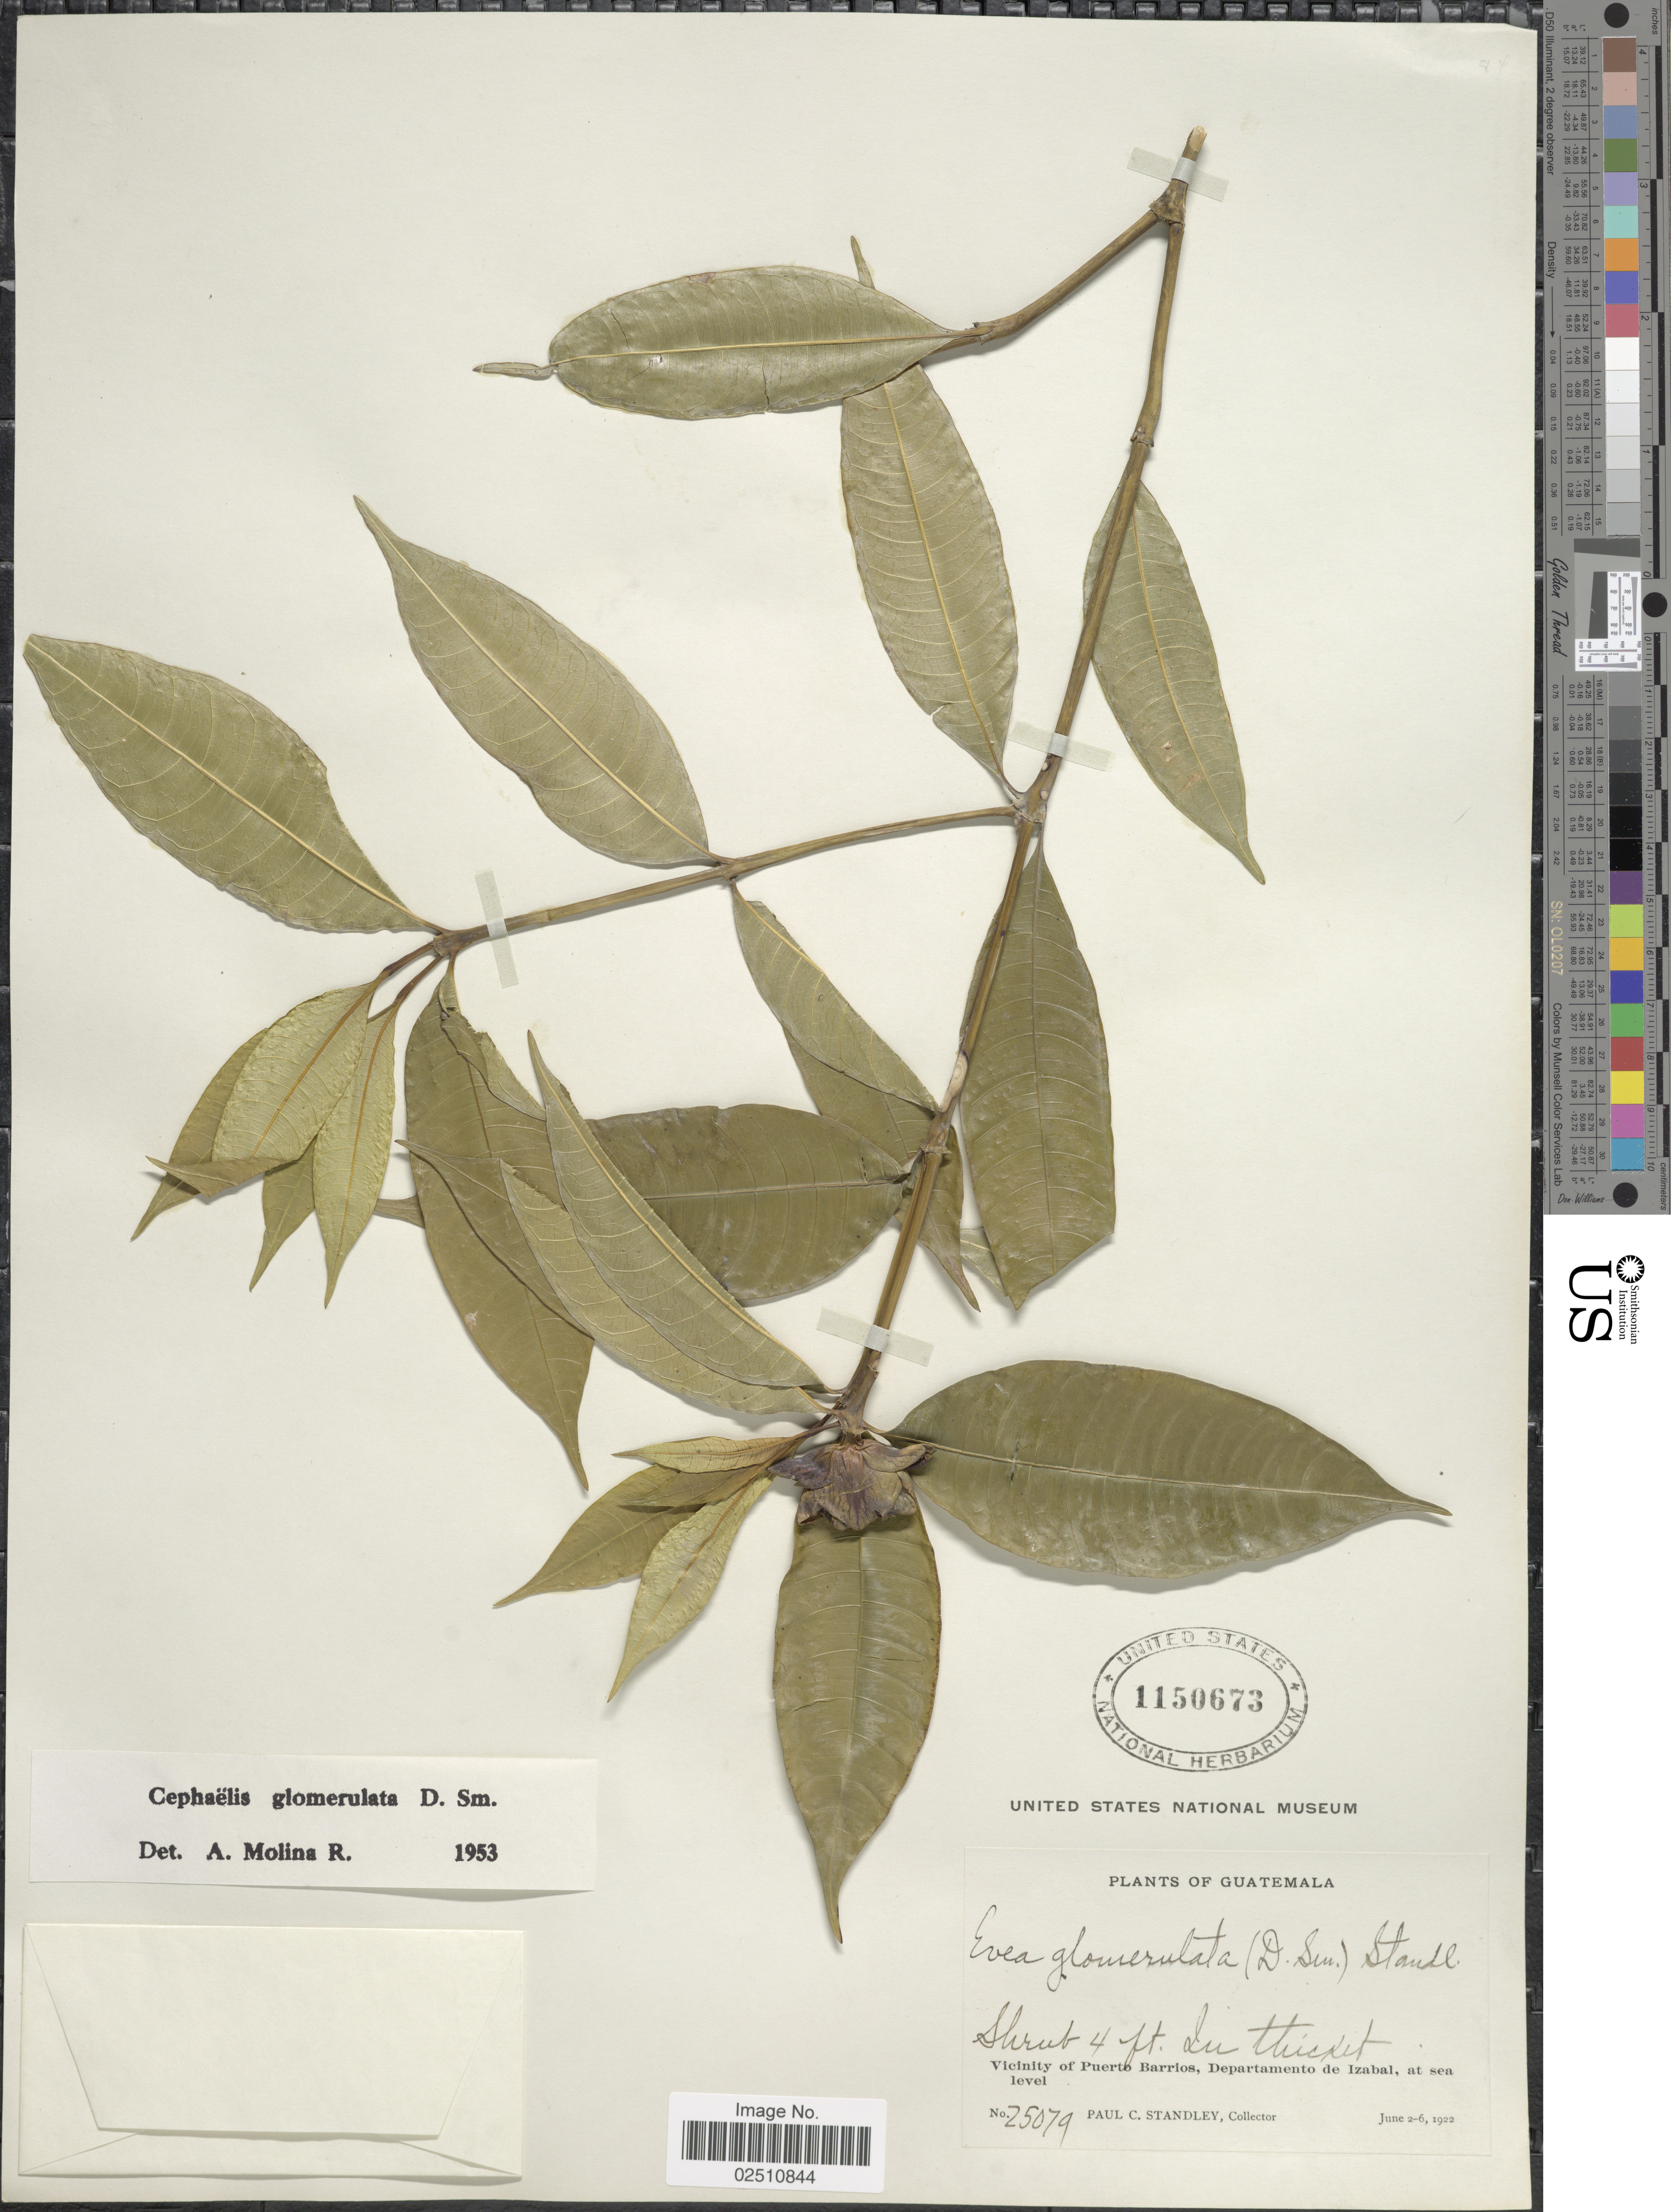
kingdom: Plantae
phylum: Tracheophyta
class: Magnoliopsida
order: Gentianales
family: Rubiaceae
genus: Psychotria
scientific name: Psychotria glomerulata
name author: (Donn. Sm.) Steyerm.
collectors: P. C. Standley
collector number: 25079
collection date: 1922-06-02/1922-06-06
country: Guatemala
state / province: Izabal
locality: Vicinity of Puerto Barrios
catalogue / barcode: US 1150673